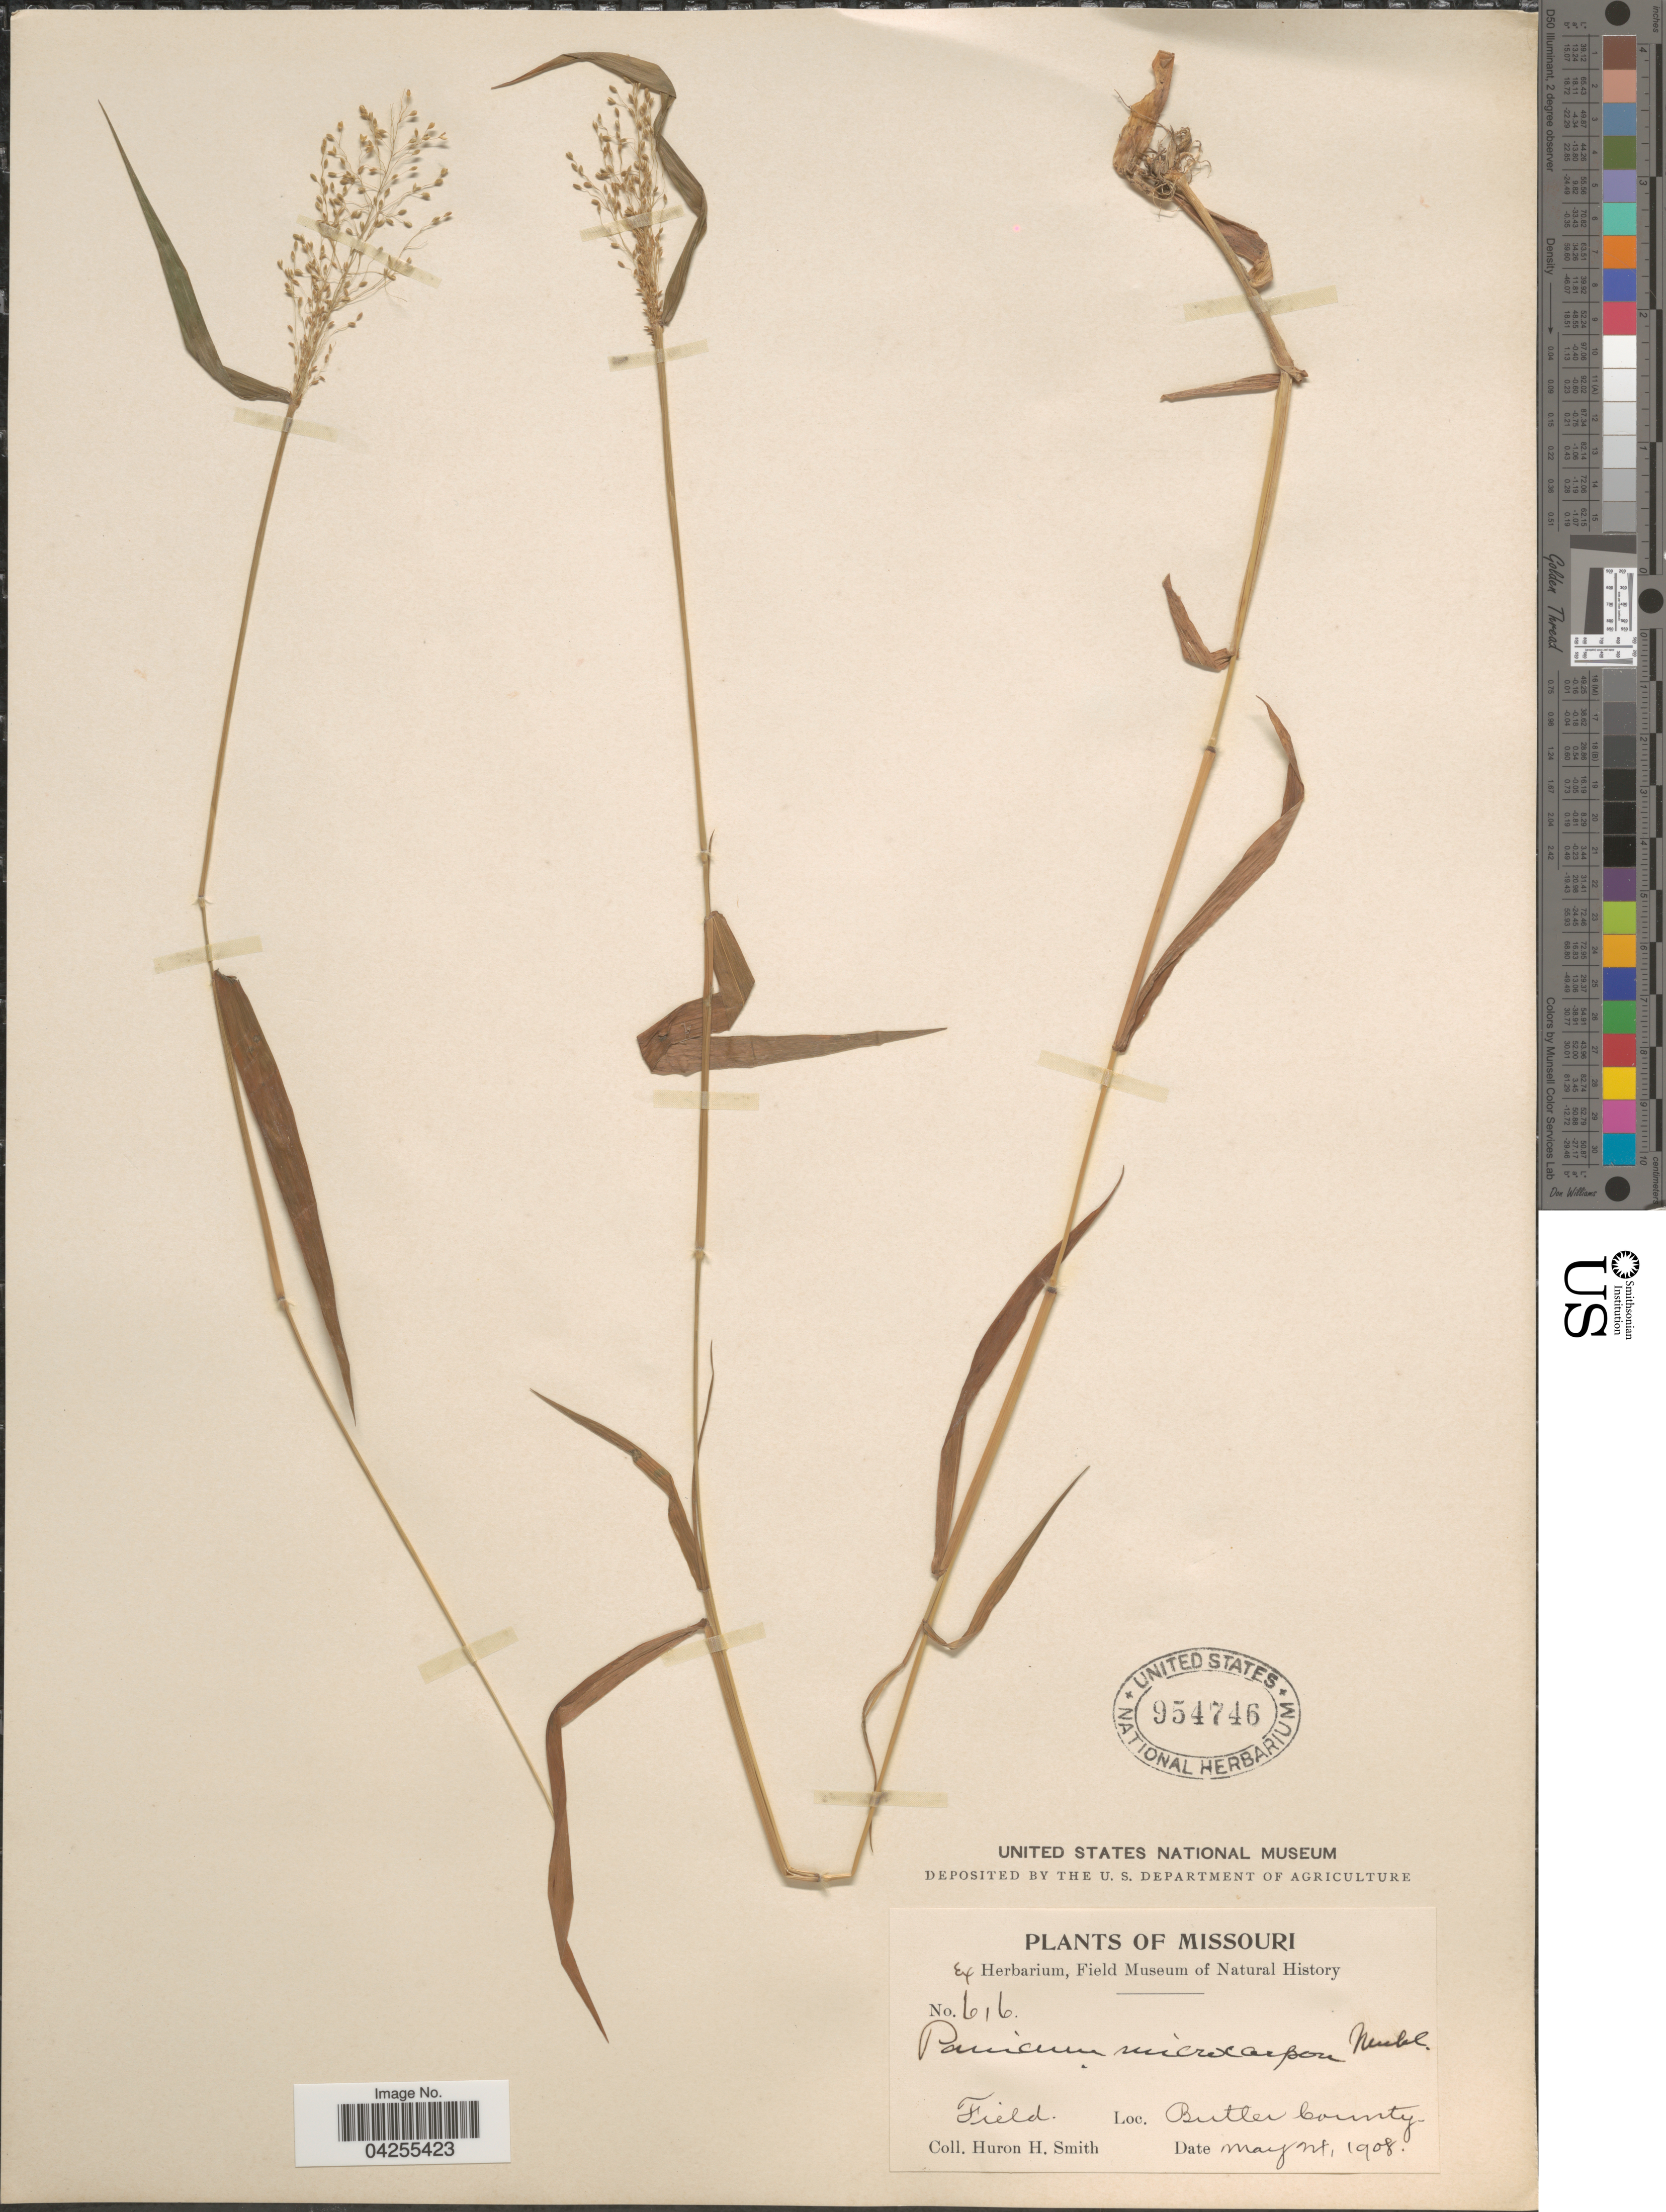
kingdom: Plantae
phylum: Tracheophyta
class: Liliopsida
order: Poales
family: Poaceae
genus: Dichanthelium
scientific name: Dichanthelium dichotomum var. dichotomum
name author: (L.) Gould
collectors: Huron H. Smith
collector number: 616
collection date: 1908-05-24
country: United States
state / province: Missouri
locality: Butler County.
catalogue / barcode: US 954746